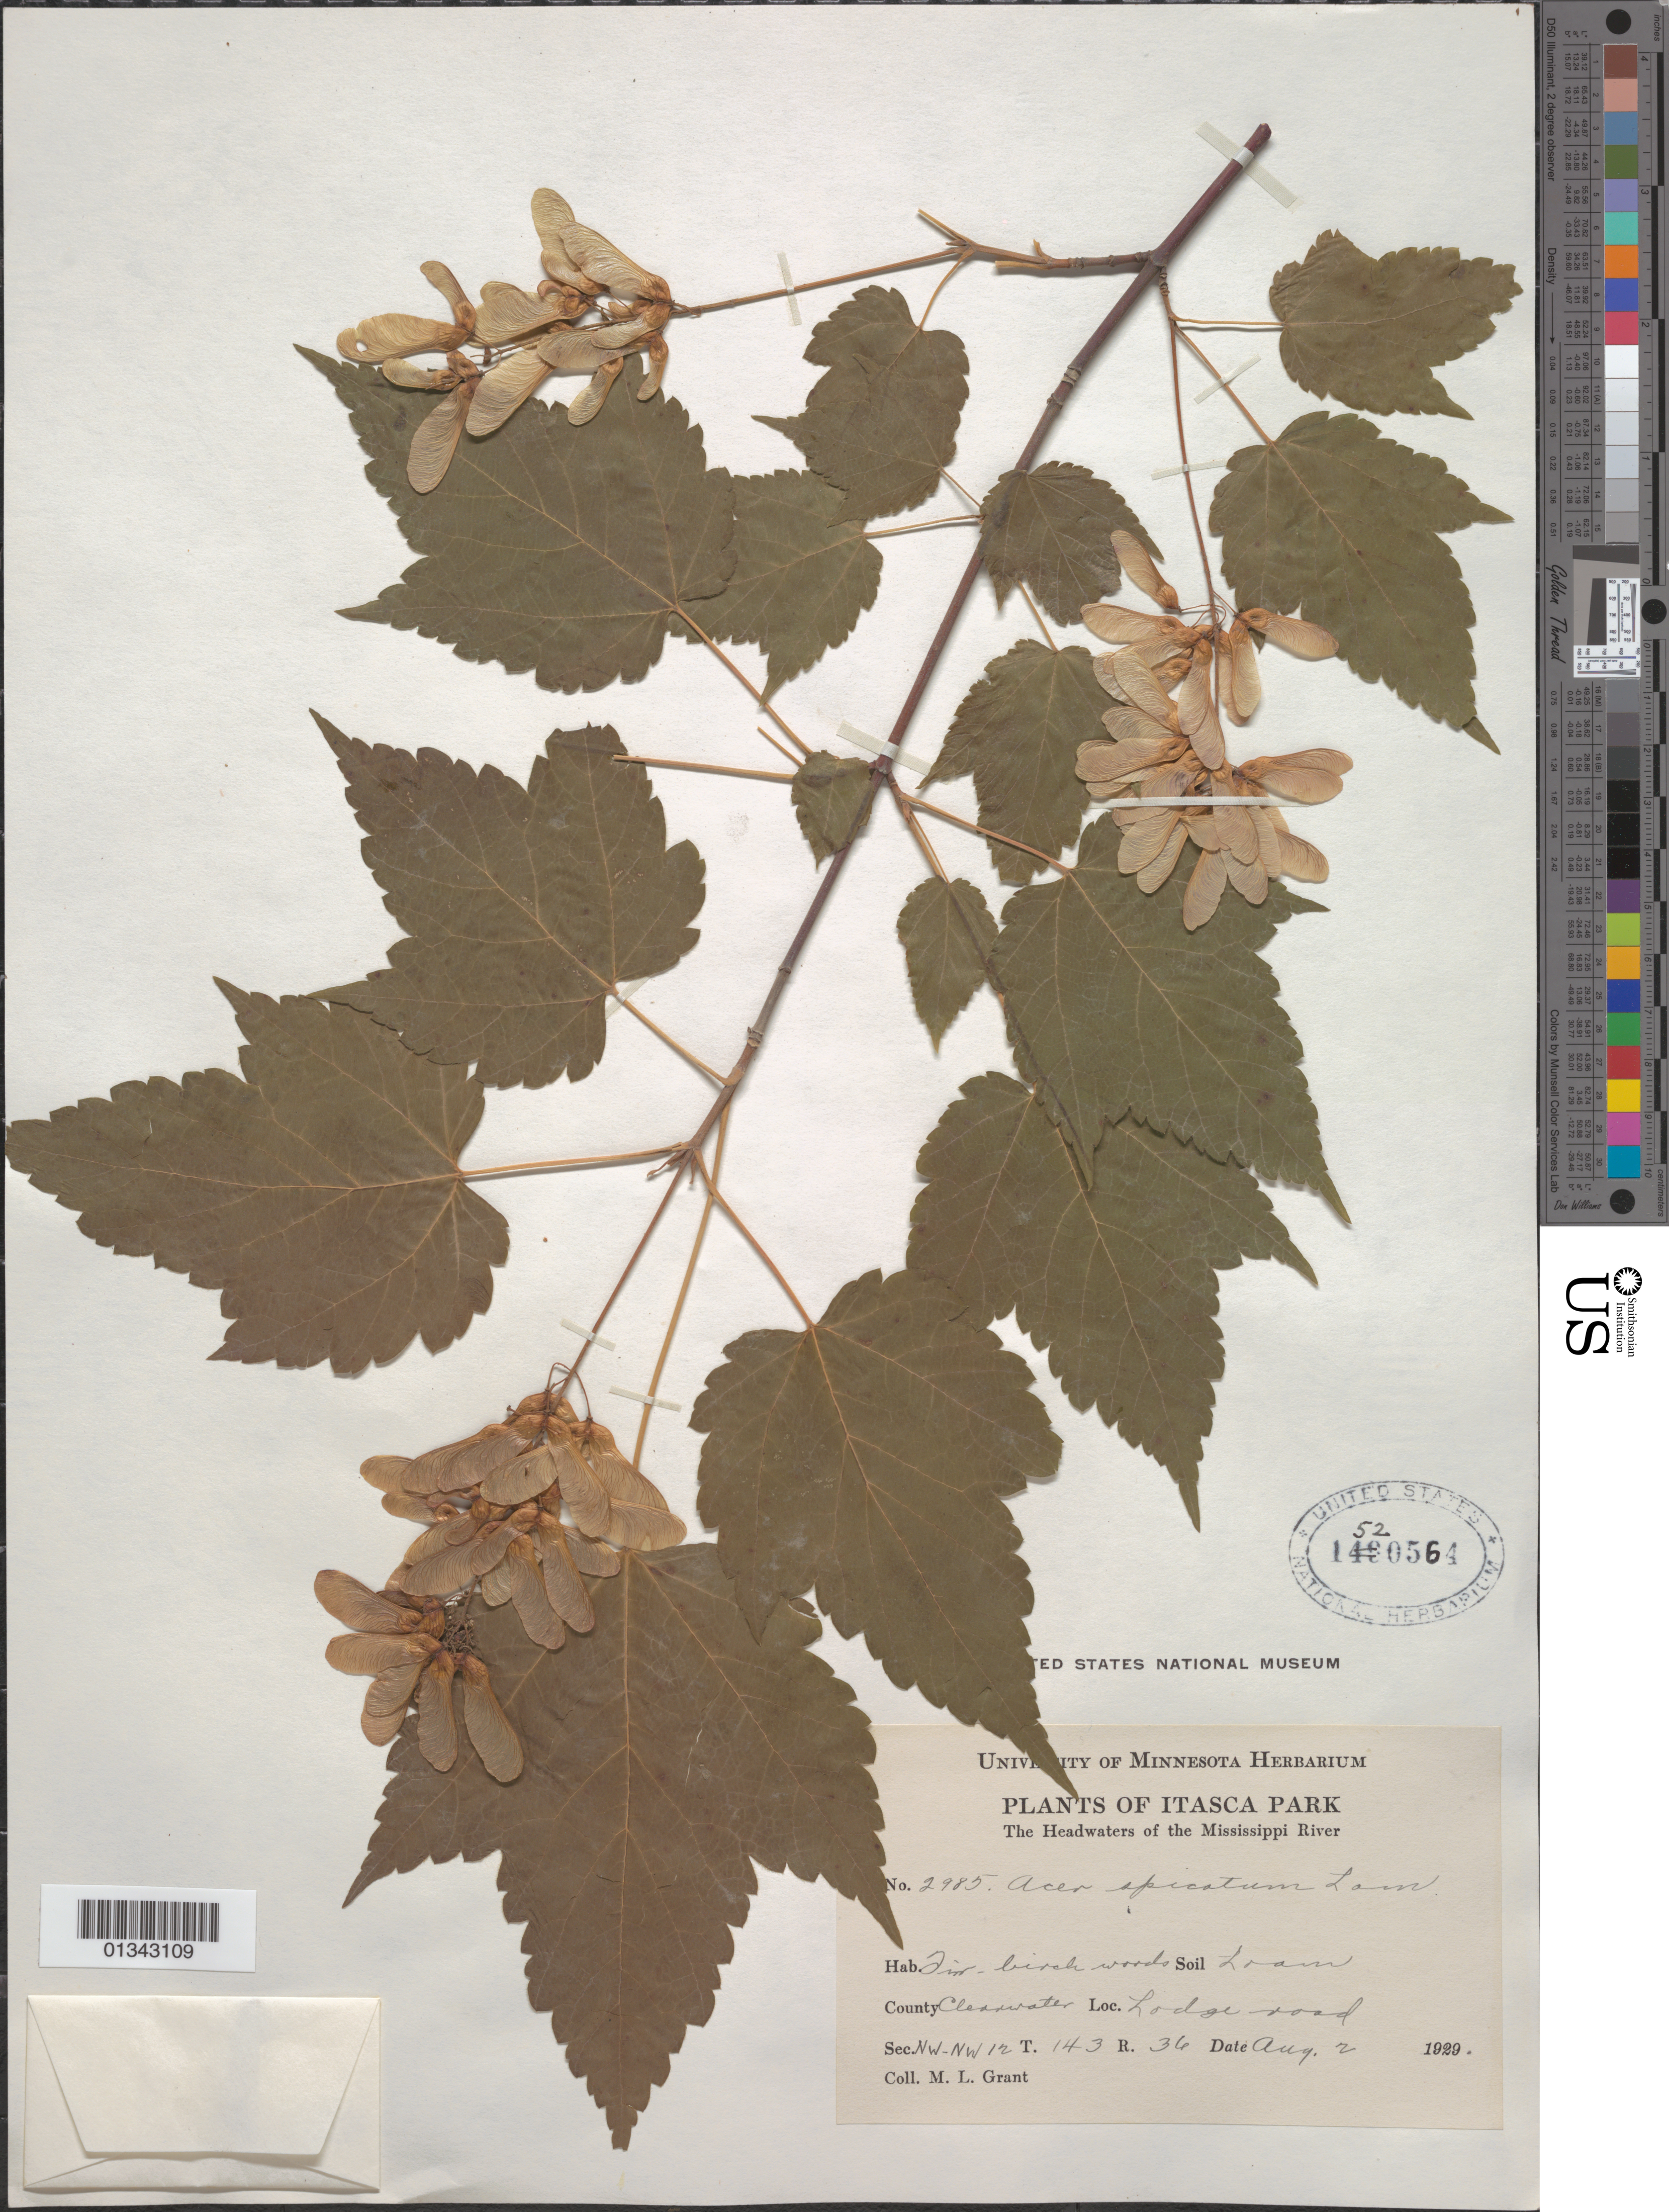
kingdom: Plantae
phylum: Tracheophyta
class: Magnoliopsida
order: Sapindales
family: Sapindaceae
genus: Acer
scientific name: Acer spicatum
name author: Lam.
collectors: M. L. Grant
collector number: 2985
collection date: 1929-08-02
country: United States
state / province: Minnesota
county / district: Clearwater County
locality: Clearwater County, Lodge Road. Sec NW - NW 12 T. 143 R. 36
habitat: Fir-birch woods; loam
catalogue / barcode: US 1520564